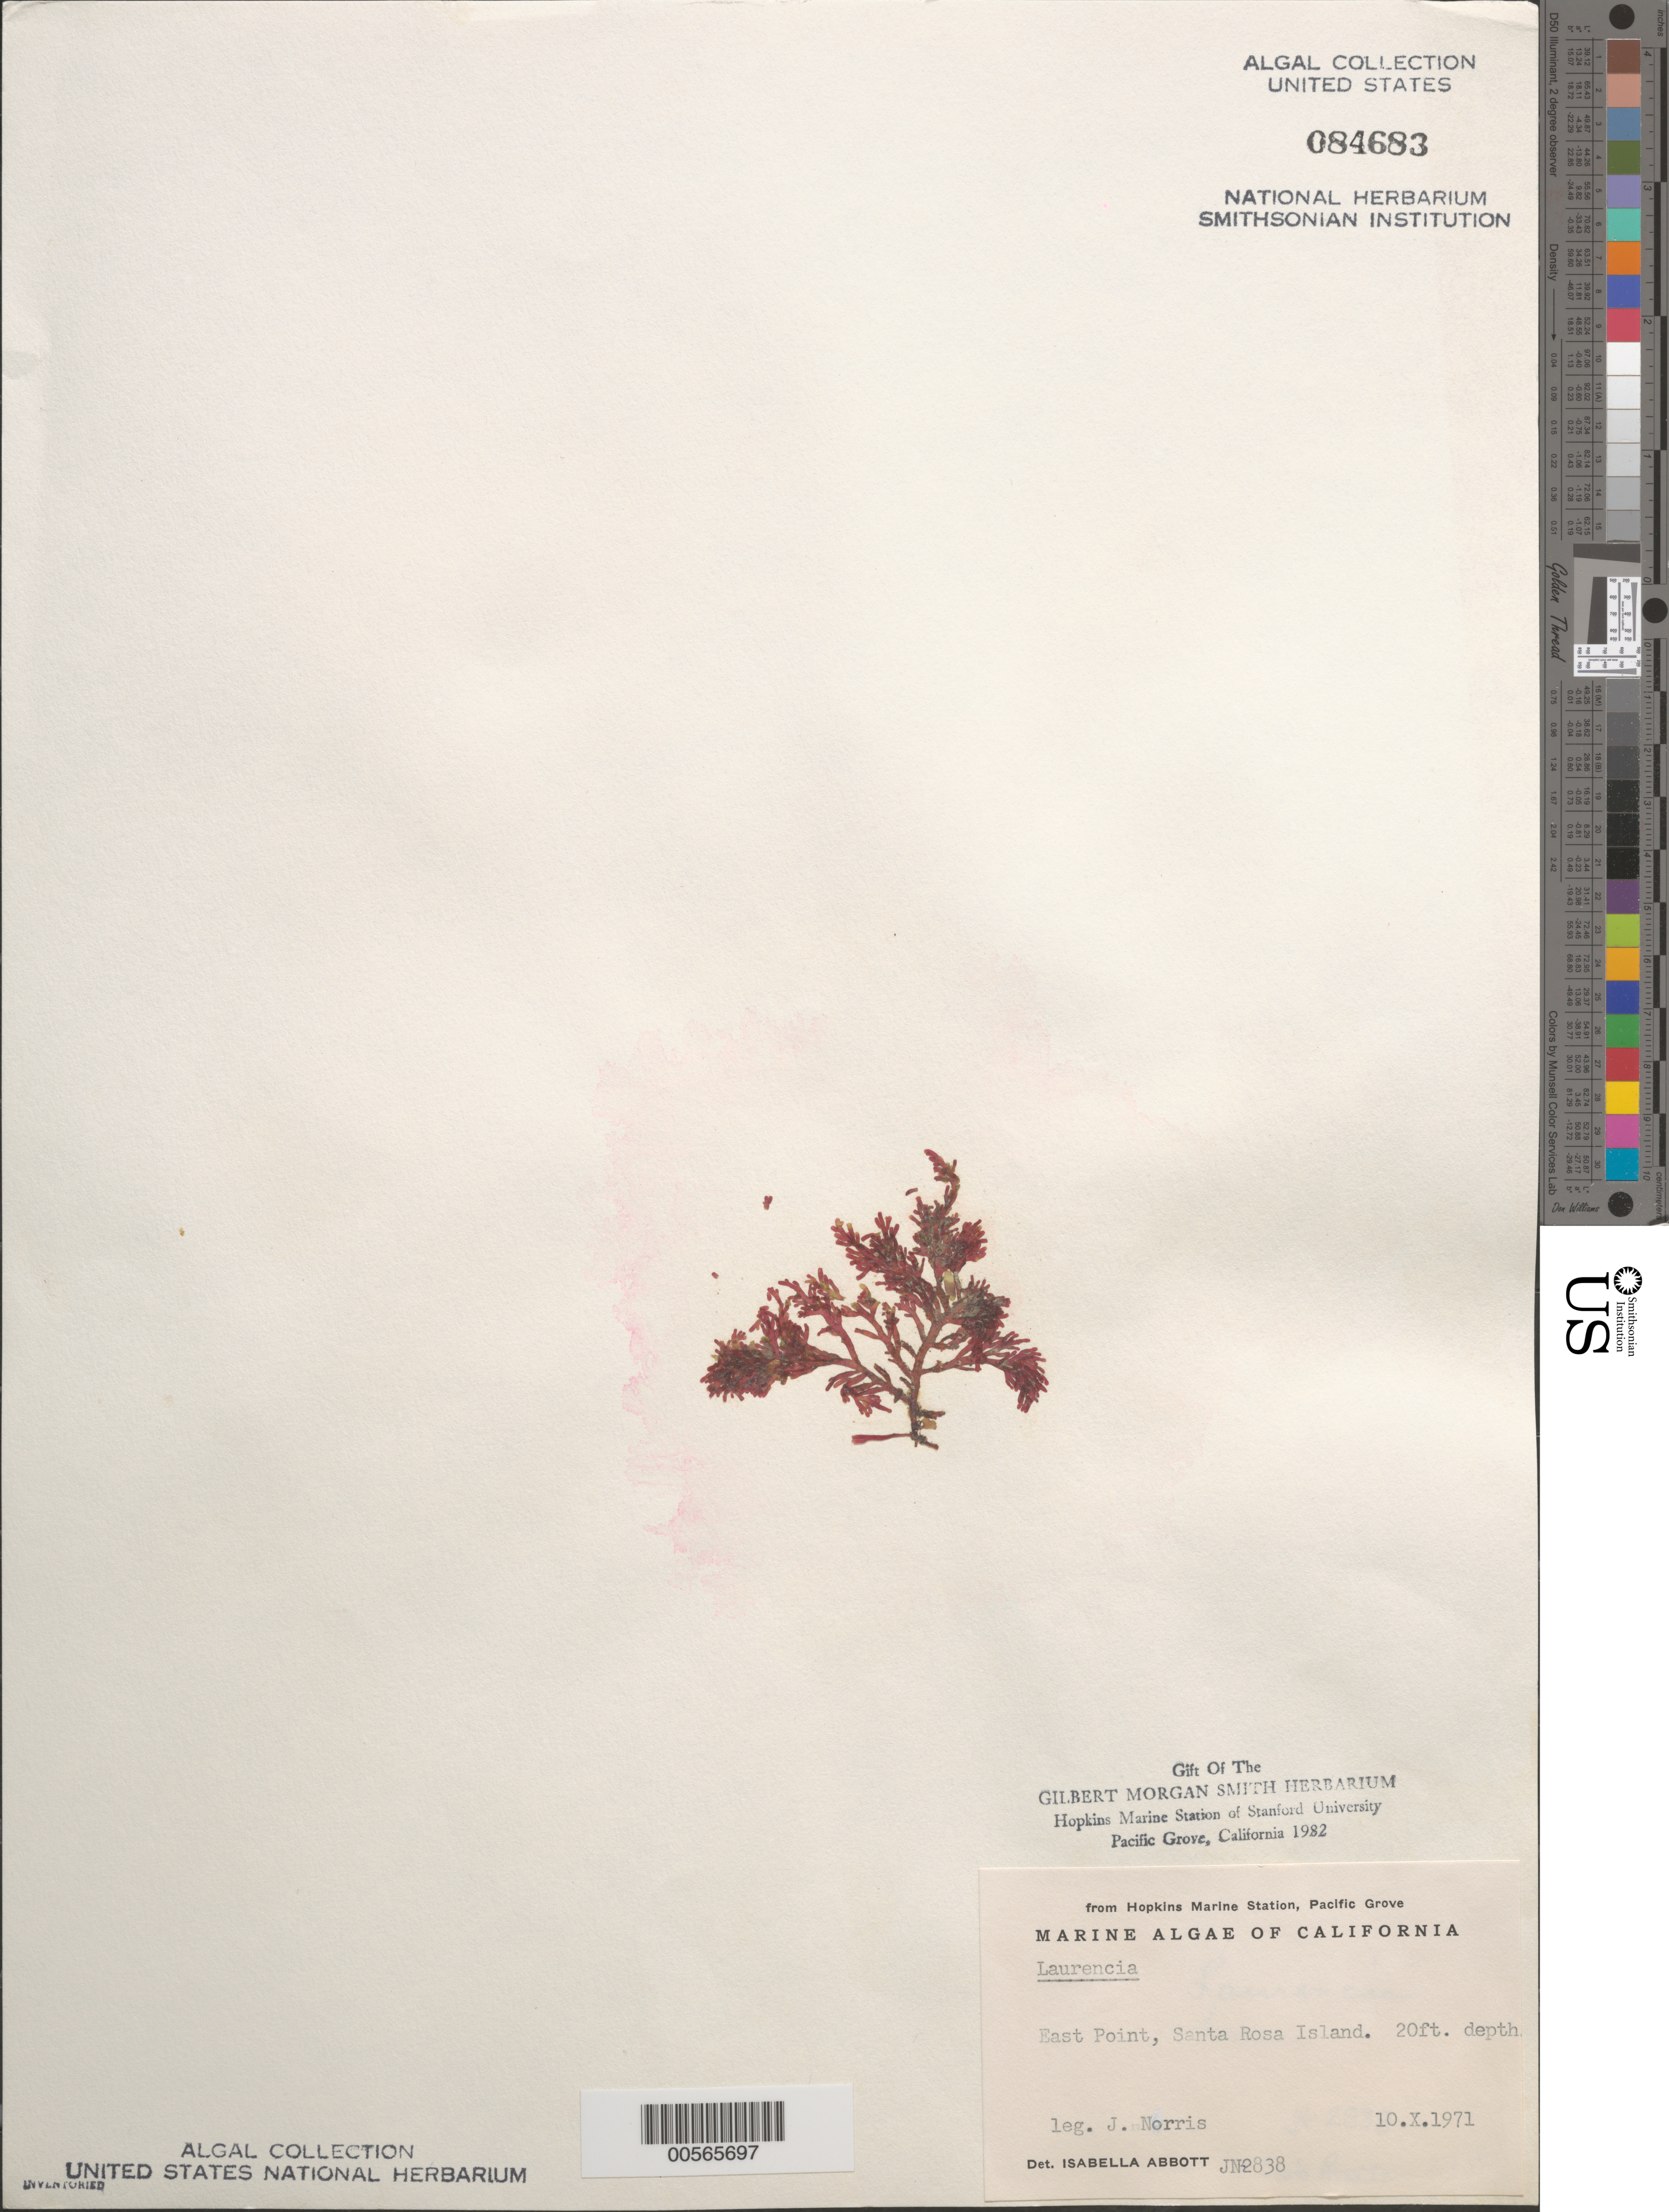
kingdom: Plantae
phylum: Rhodophyta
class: Florideophyceae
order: Ceramiales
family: Rhodomelaceae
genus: Laurencia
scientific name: Laurencia sp.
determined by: Abbott, Isabella A.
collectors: J. N. Norris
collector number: JN-2838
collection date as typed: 10 Oct 1971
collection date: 1971-10-10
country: United States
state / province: California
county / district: Santa Barbara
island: Santa Rosa Island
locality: East Point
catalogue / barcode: US 84683